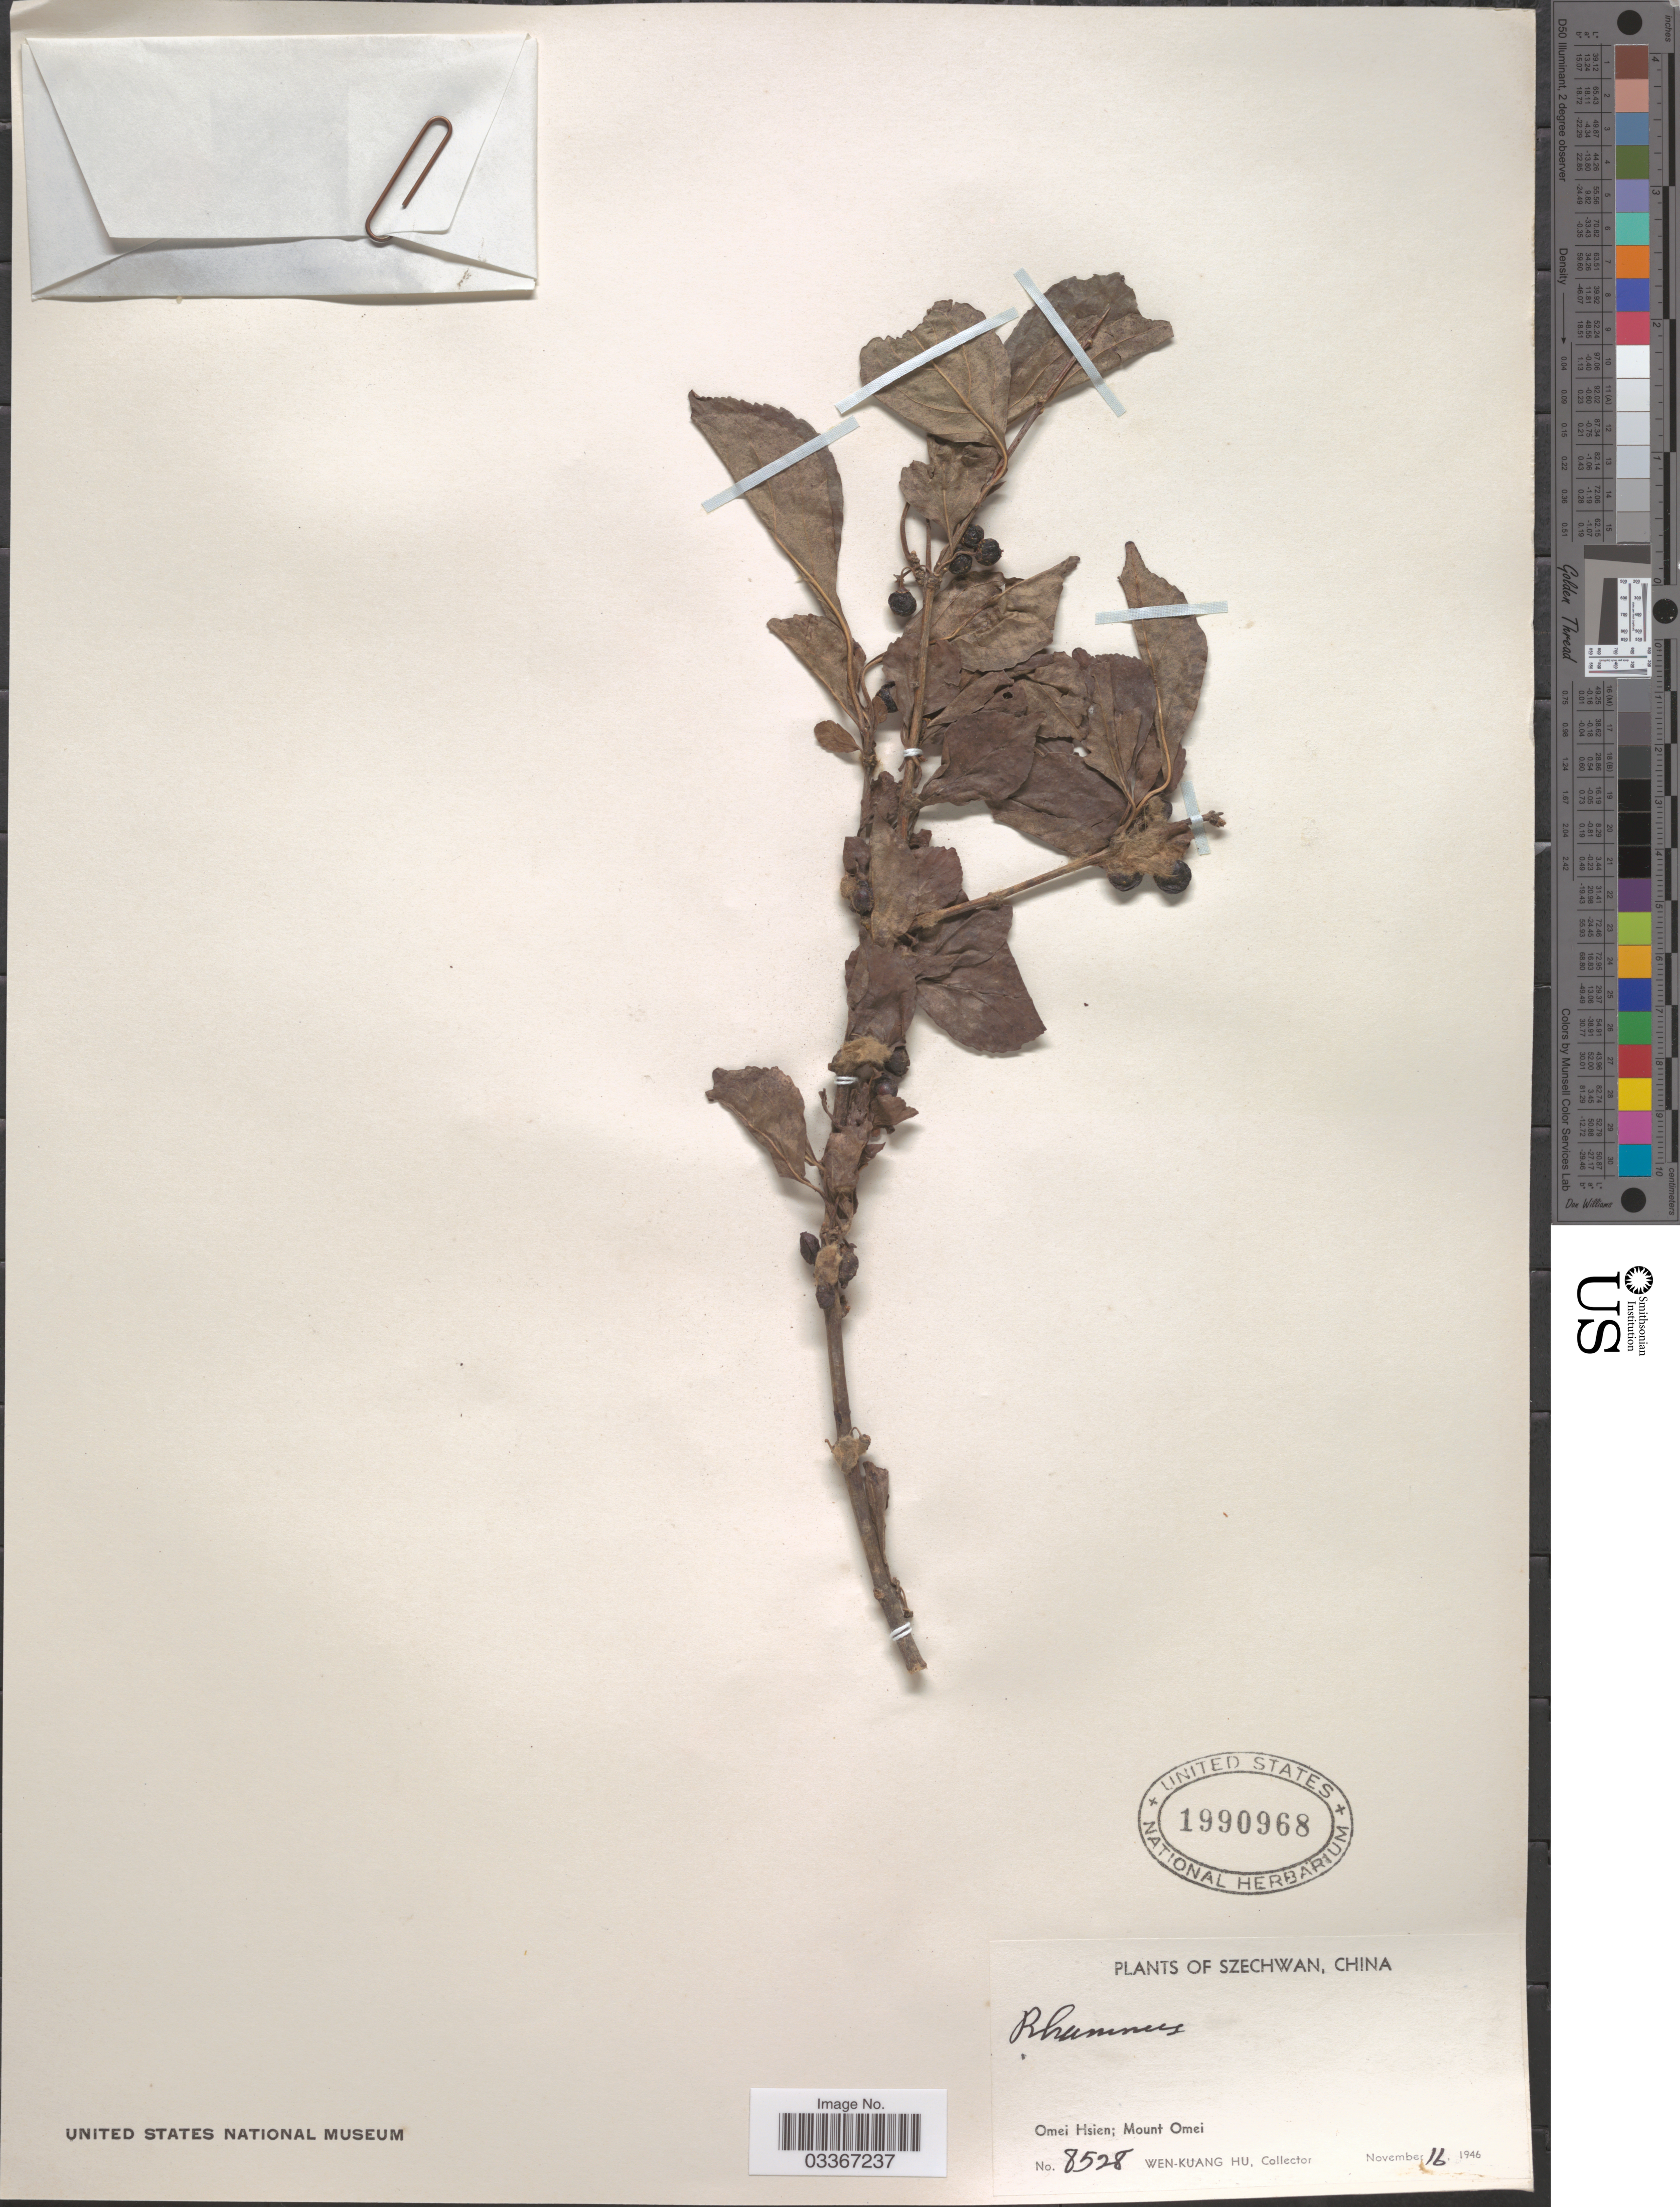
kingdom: Plantae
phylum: Tracheophyta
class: Magnoliopsida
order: Rosales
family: Rhamnaceae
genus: Rhamnus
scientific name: Rhamnus sp.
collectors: W. K. Hu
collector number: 8528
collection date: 1946-11-16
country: China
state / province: Sichuan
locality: Szechwan. Omei Hsien; Mount Omei.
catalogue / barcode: US 1990968